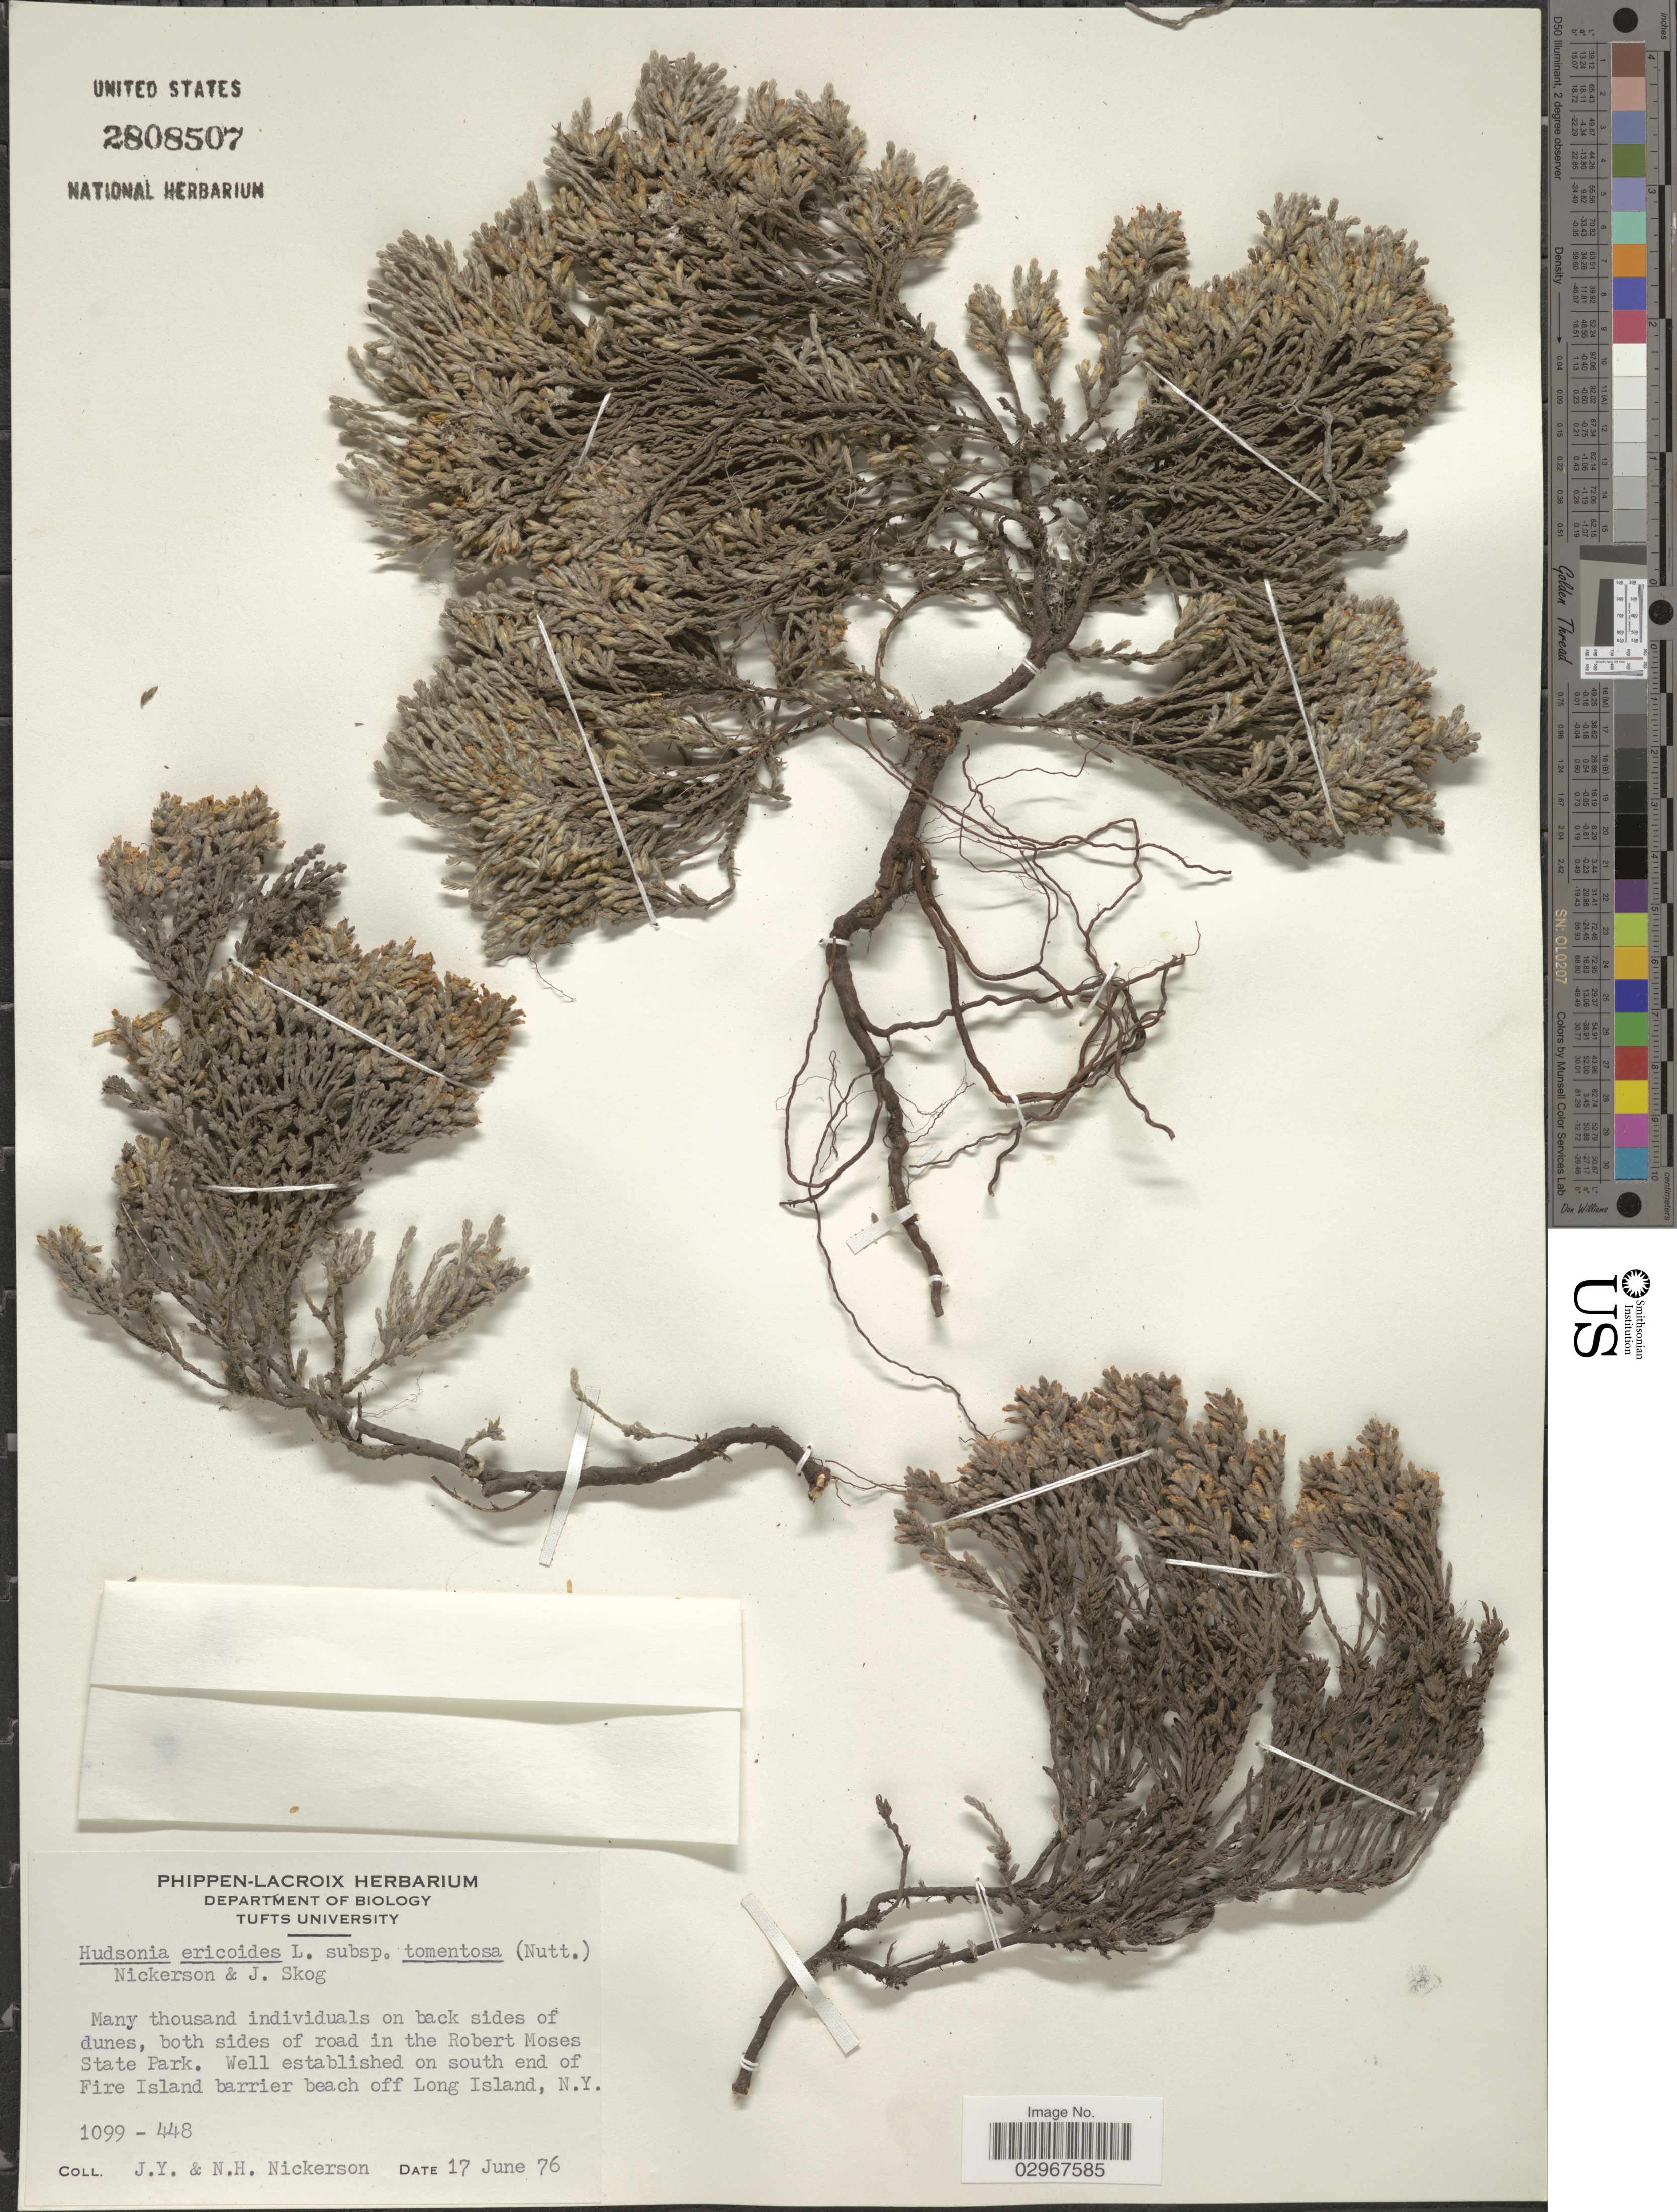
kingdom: Plantae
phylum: Tracheophyta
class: Magnoliopsida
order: Malvales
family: Cistaceae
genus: Hudsonia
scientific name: Hudsonia tomentosa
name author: Nutt.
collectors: J. Nickerson & N. Nickerson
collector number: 1099-448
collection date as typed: Transcribed d/m/y: 17/6/76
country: United States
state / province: New York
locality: Both sides of road in the Robert Moses State Park. On south end of Fire Island barrier beach off Long Island, N. Y.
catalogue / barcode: US 2808507